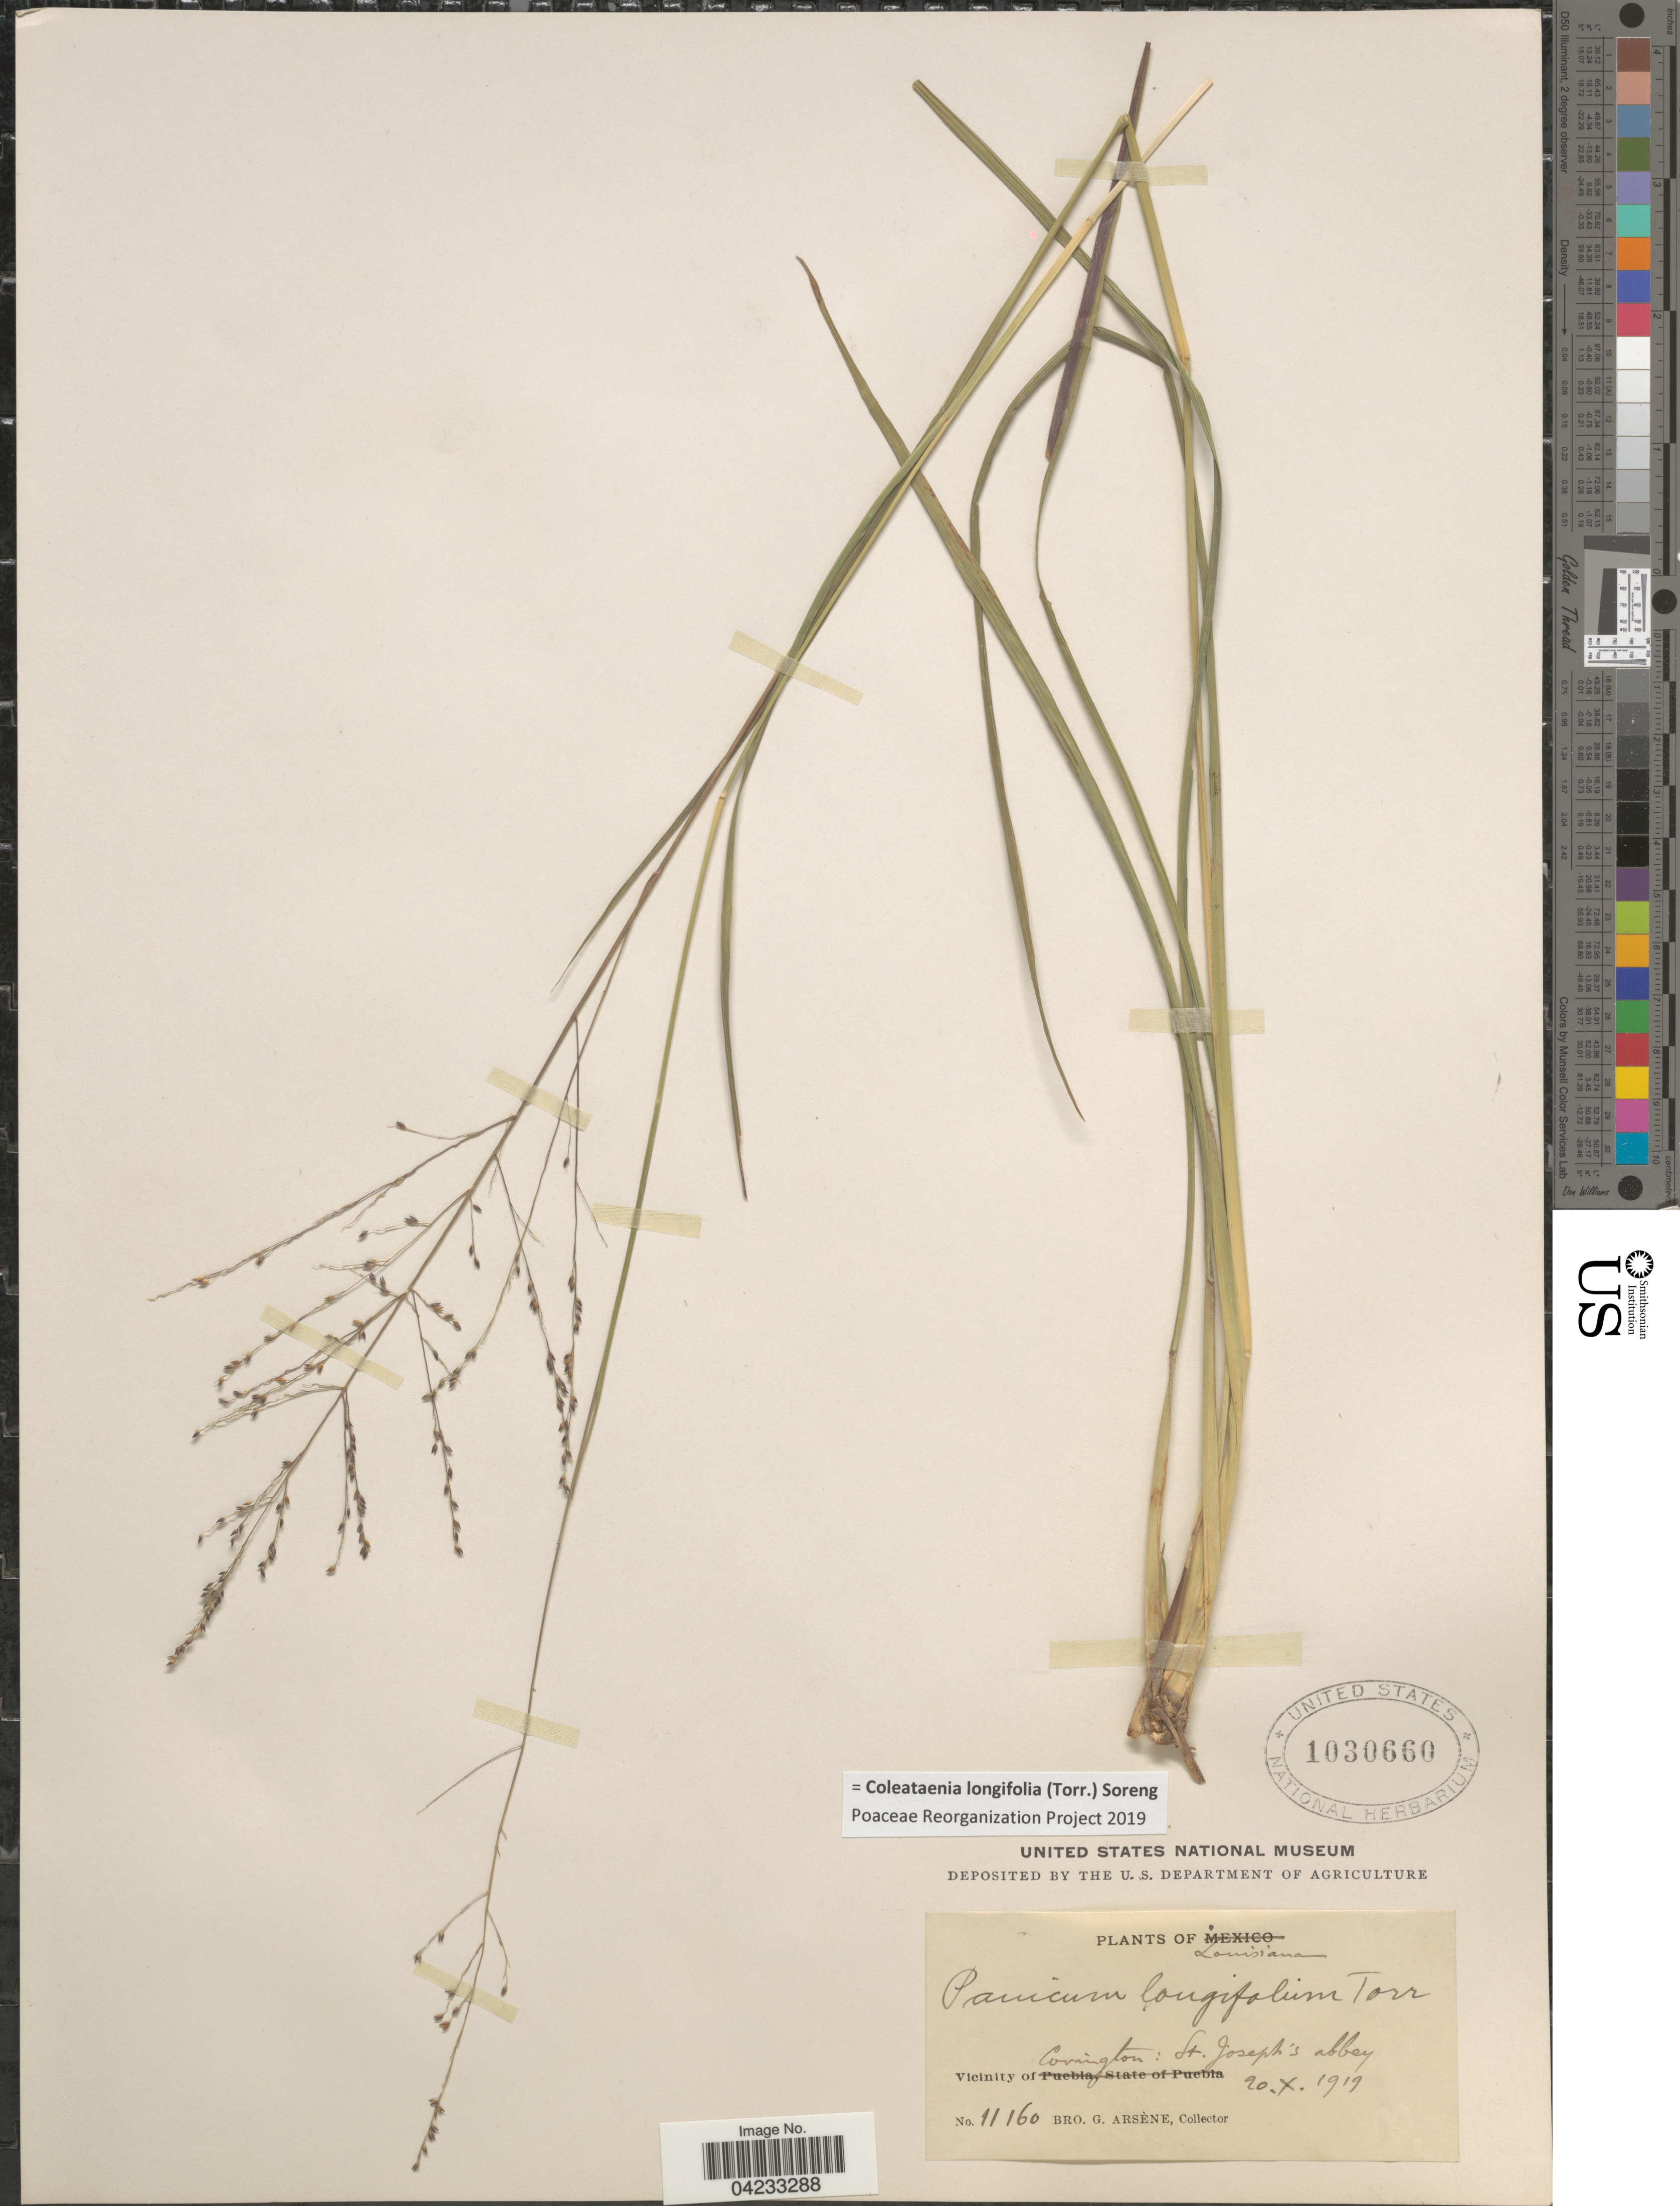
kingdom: Plantae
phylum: Tracheophyta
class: Liliopsida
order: Poales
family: Poaceae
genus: Coleataenia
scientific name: Coleataenia longifolia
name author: (Torr.) Soreng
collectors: Bro. G. Arsène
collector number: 11160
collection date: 1919-10-20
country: United States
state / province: Louisiana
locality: Vicinity of Covington: St. Joseph's abbey.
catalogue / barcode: US 1030660